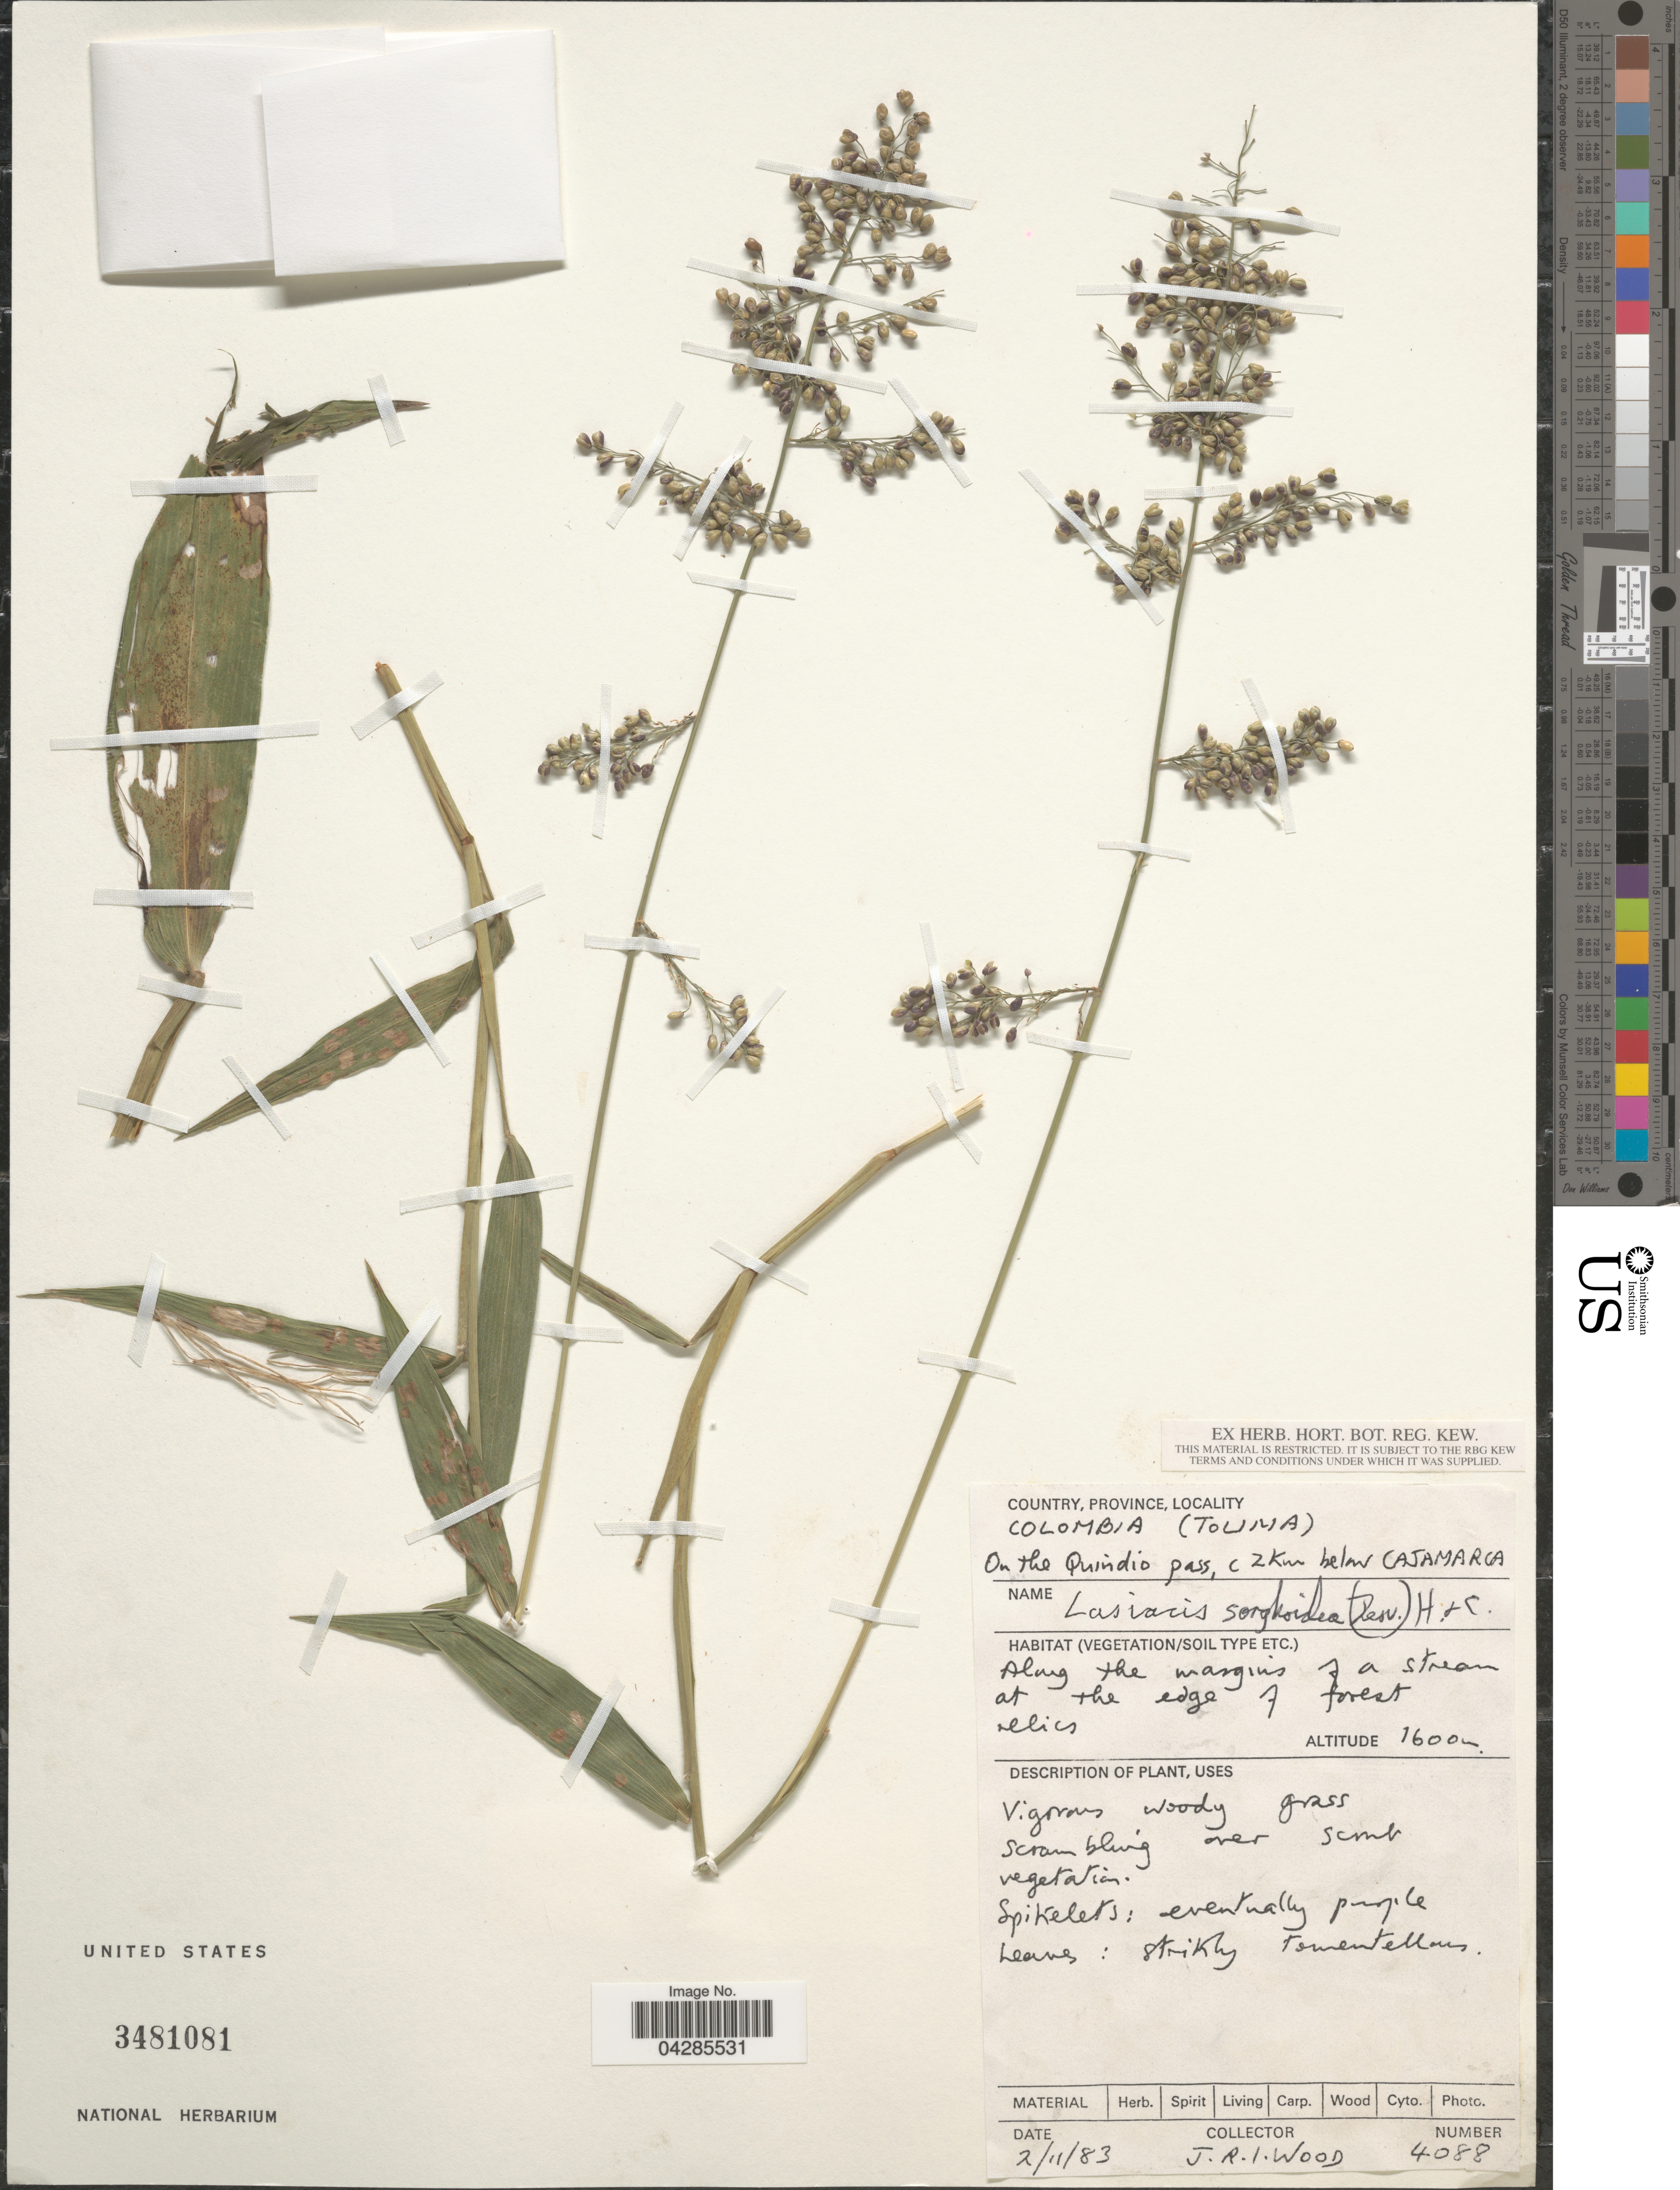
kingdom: Plantae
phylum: Tracheophyta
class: Liliopsida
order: Poales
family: Poaceae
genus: Lasiacis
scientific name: Lasiacis sorghoidea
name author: (Desv. ex Ham.) Hitchc. & Chase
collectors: J. R. I. Wood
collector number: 4088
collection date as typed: Transcribed d/m/y: 2/11/83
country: Colombia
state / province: Tolima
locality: On the Quindio pass, c 2 Km below Cajamarca. Along the margins of a stream at the edge of forest relics.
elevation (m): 1600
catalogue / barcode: US 3481081